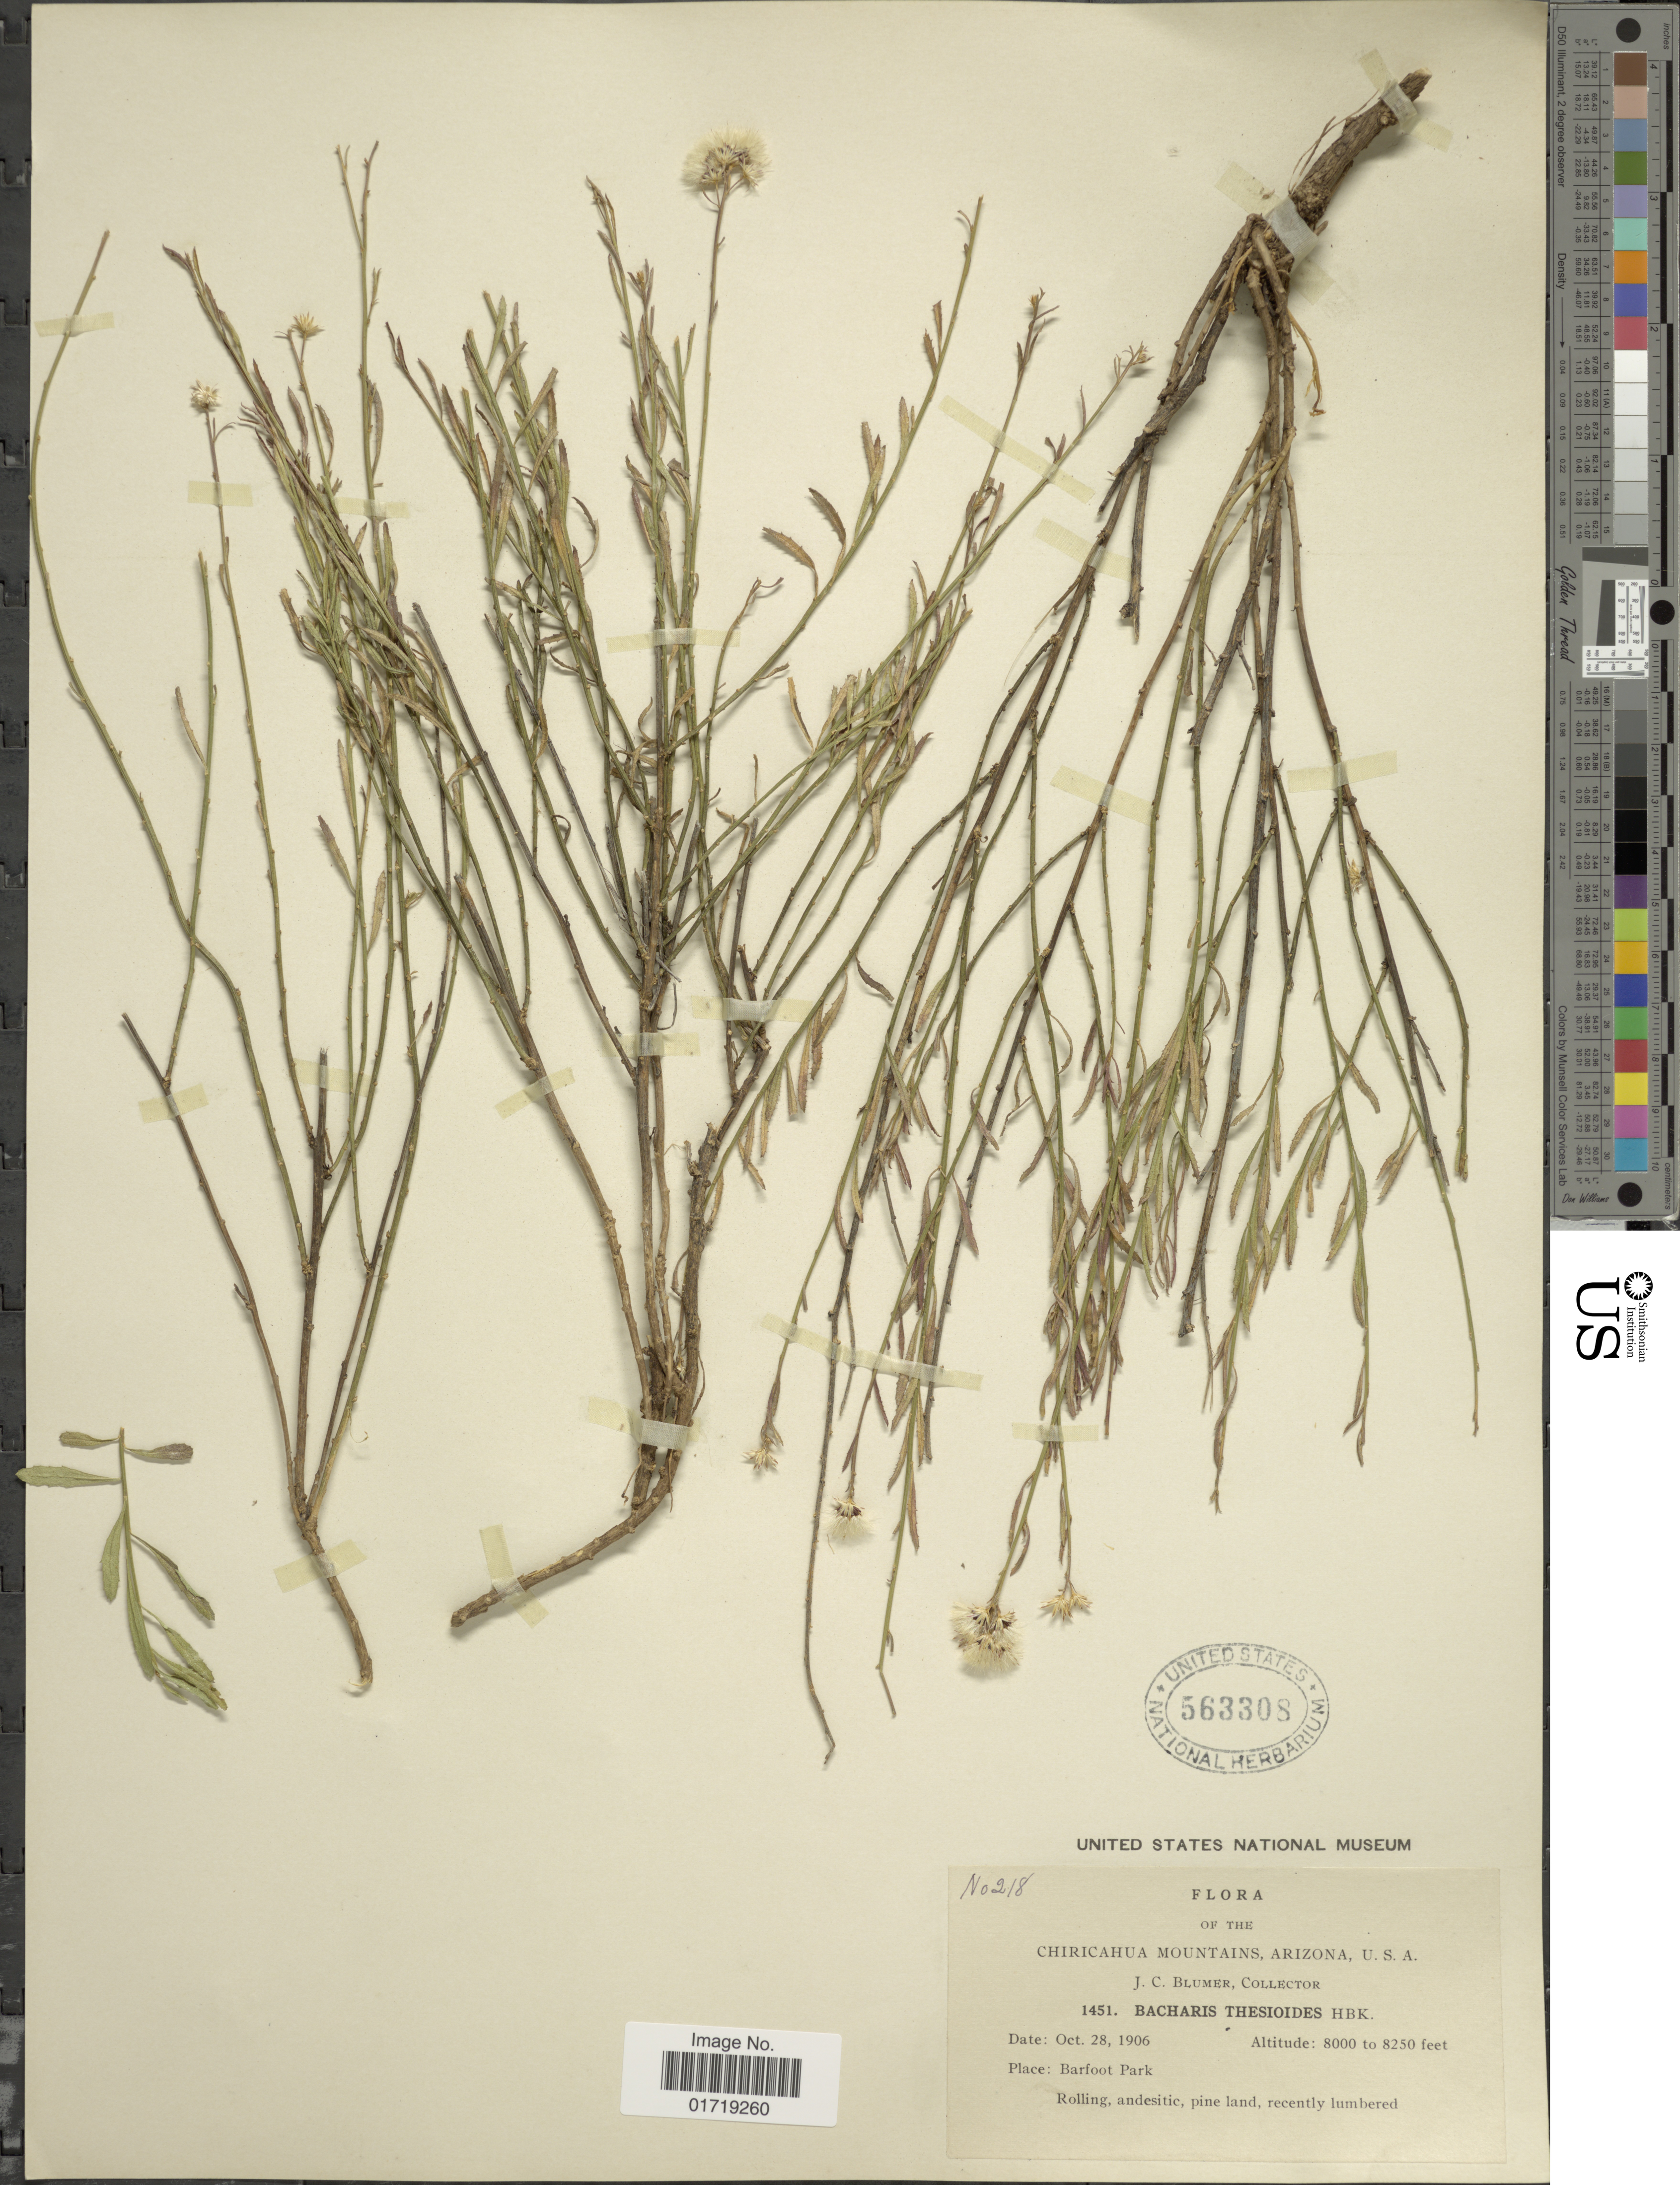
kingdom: Plantae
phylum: Tracheophyta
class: Magnoliopsida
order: Asterales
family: Asteraceae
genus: Baccharis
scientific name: Baccharis thesioides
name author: Kunth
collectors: J. C. Blumer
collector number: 1451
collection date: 1906-10-28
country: United States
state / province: Arizona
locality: Chiricahua Mountains, Arizona, Barfoot Park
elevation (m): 2438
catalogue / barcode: US 563308